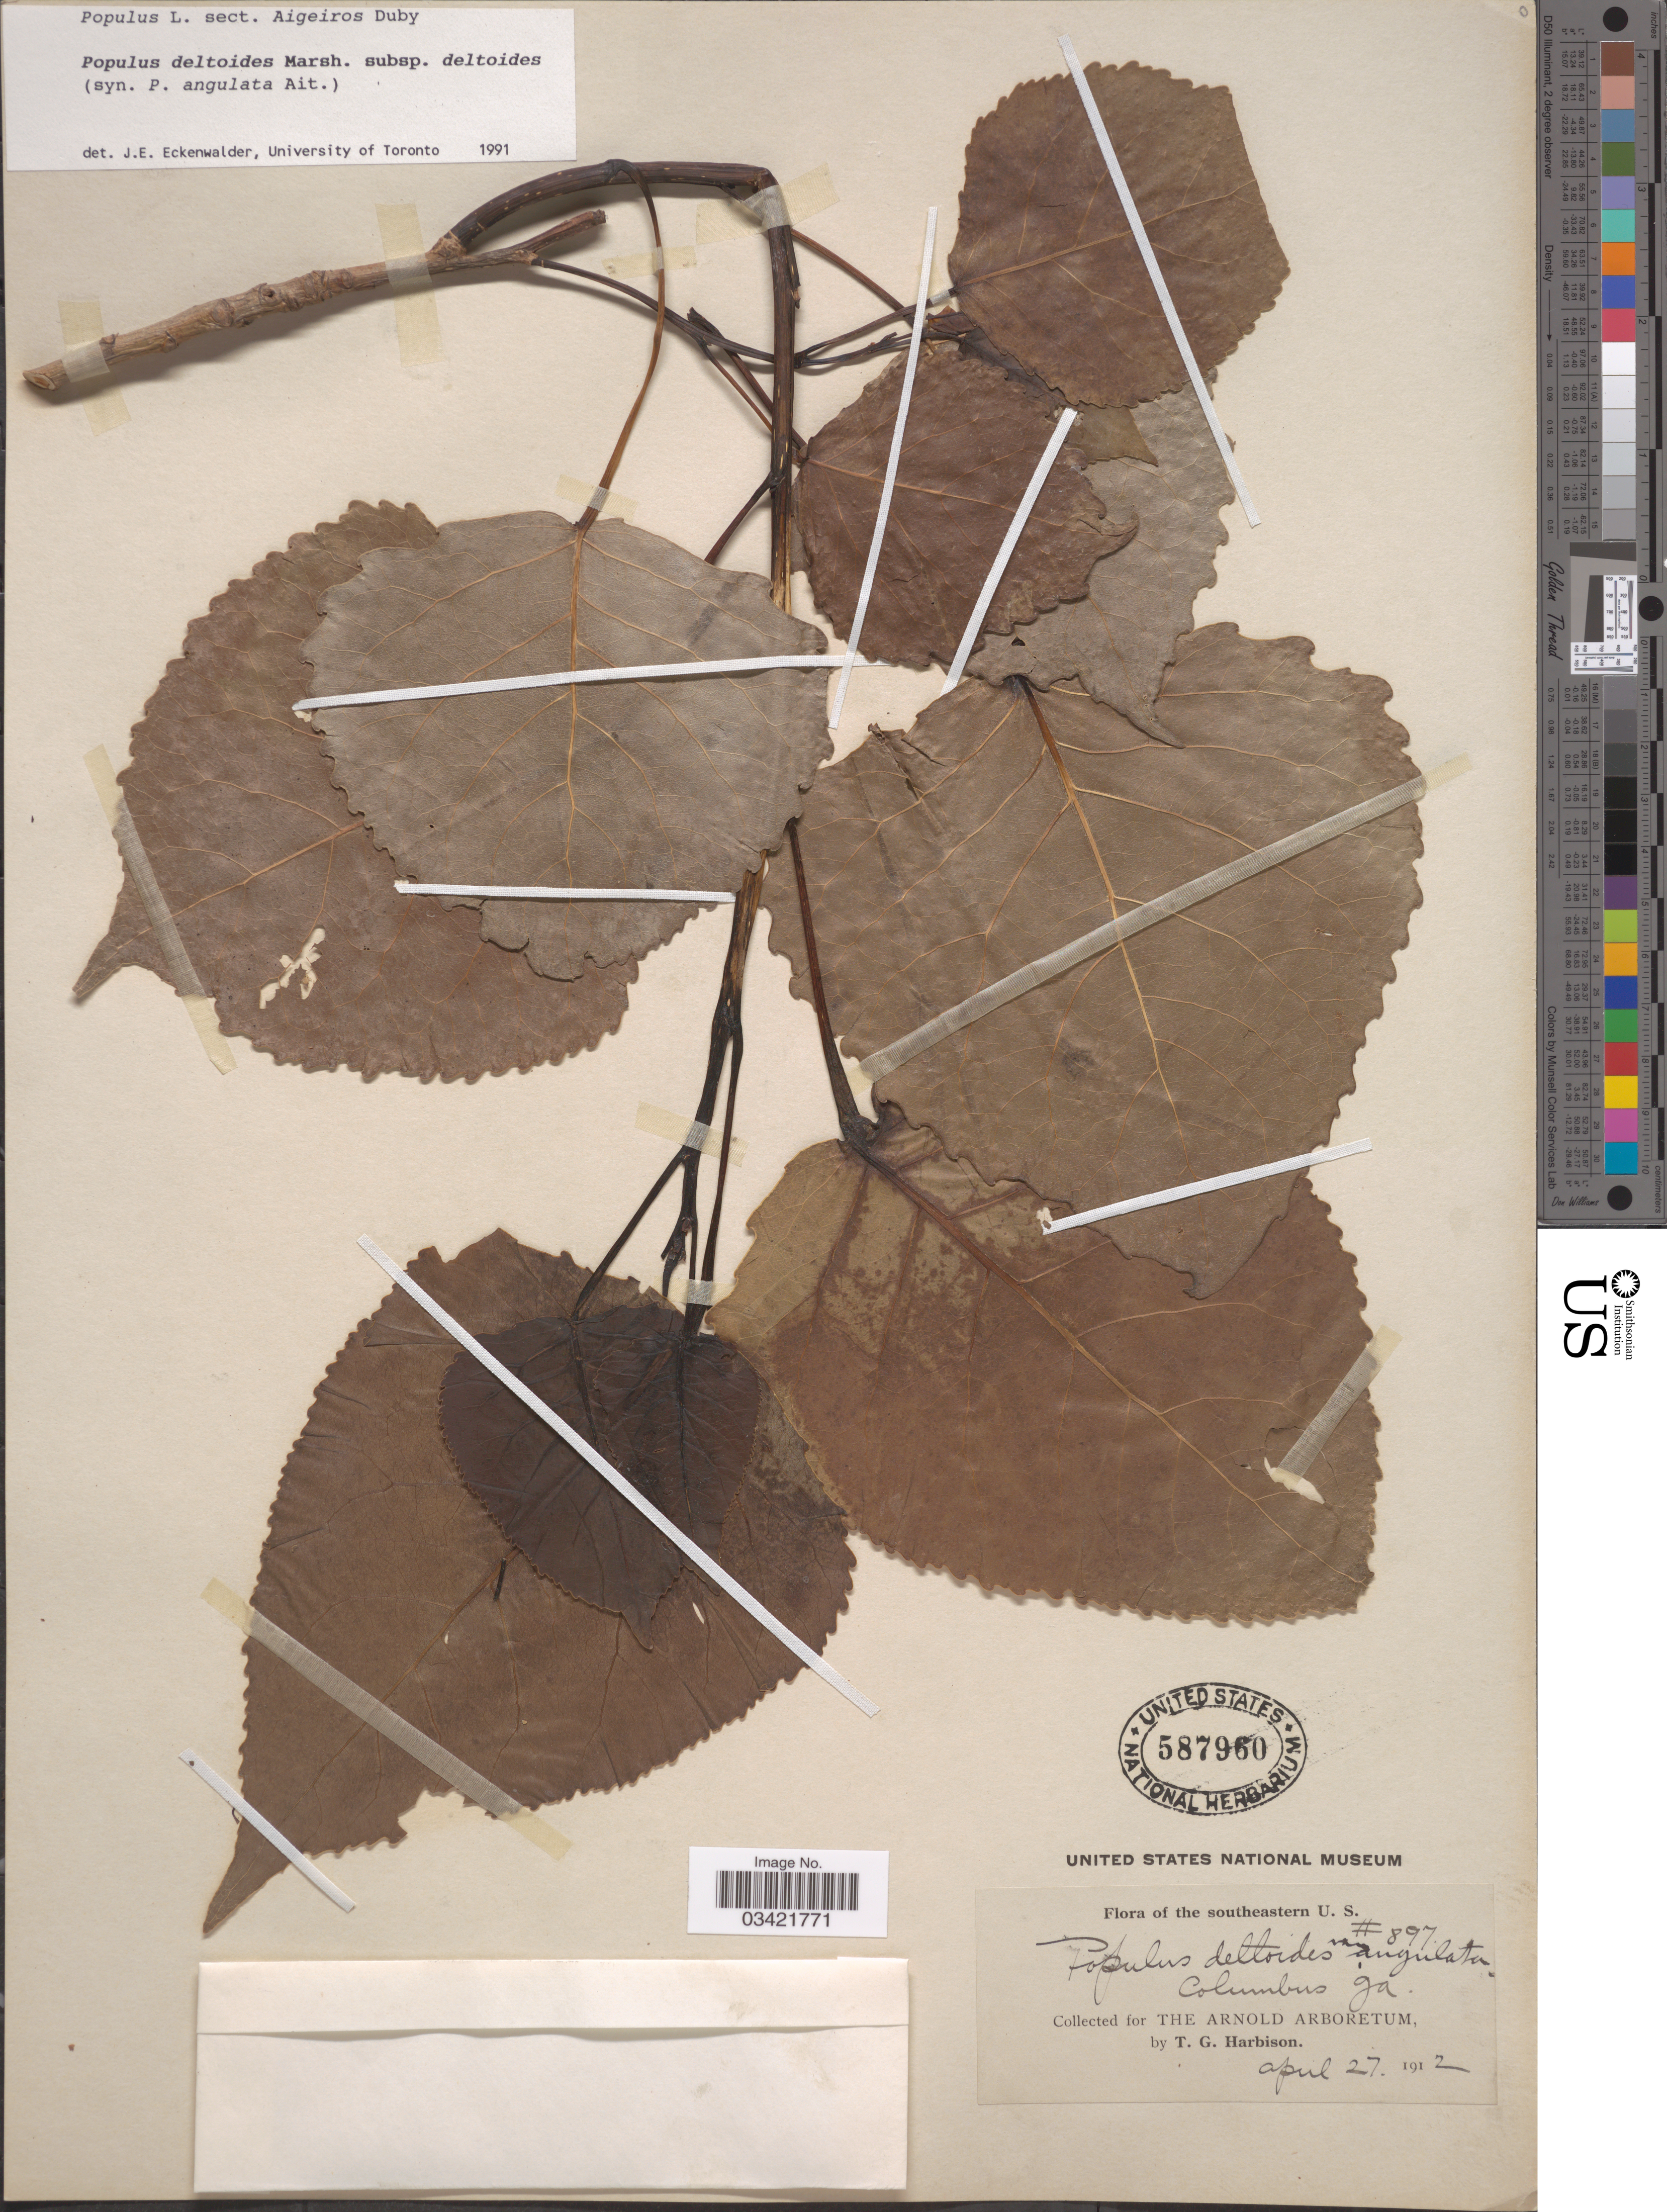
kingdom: Plantae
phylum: Tracheophyta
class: Magnoliopsida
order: Malpighiales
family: Salicaceae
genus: Populus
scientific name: Populus deltoides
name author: W. Bartram ex Marshall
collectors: T. Harbison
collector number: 897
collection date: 1912-04-27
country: United States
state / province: Georgia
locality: The Southeastern U.S. Colombus.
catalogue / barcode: US 587960